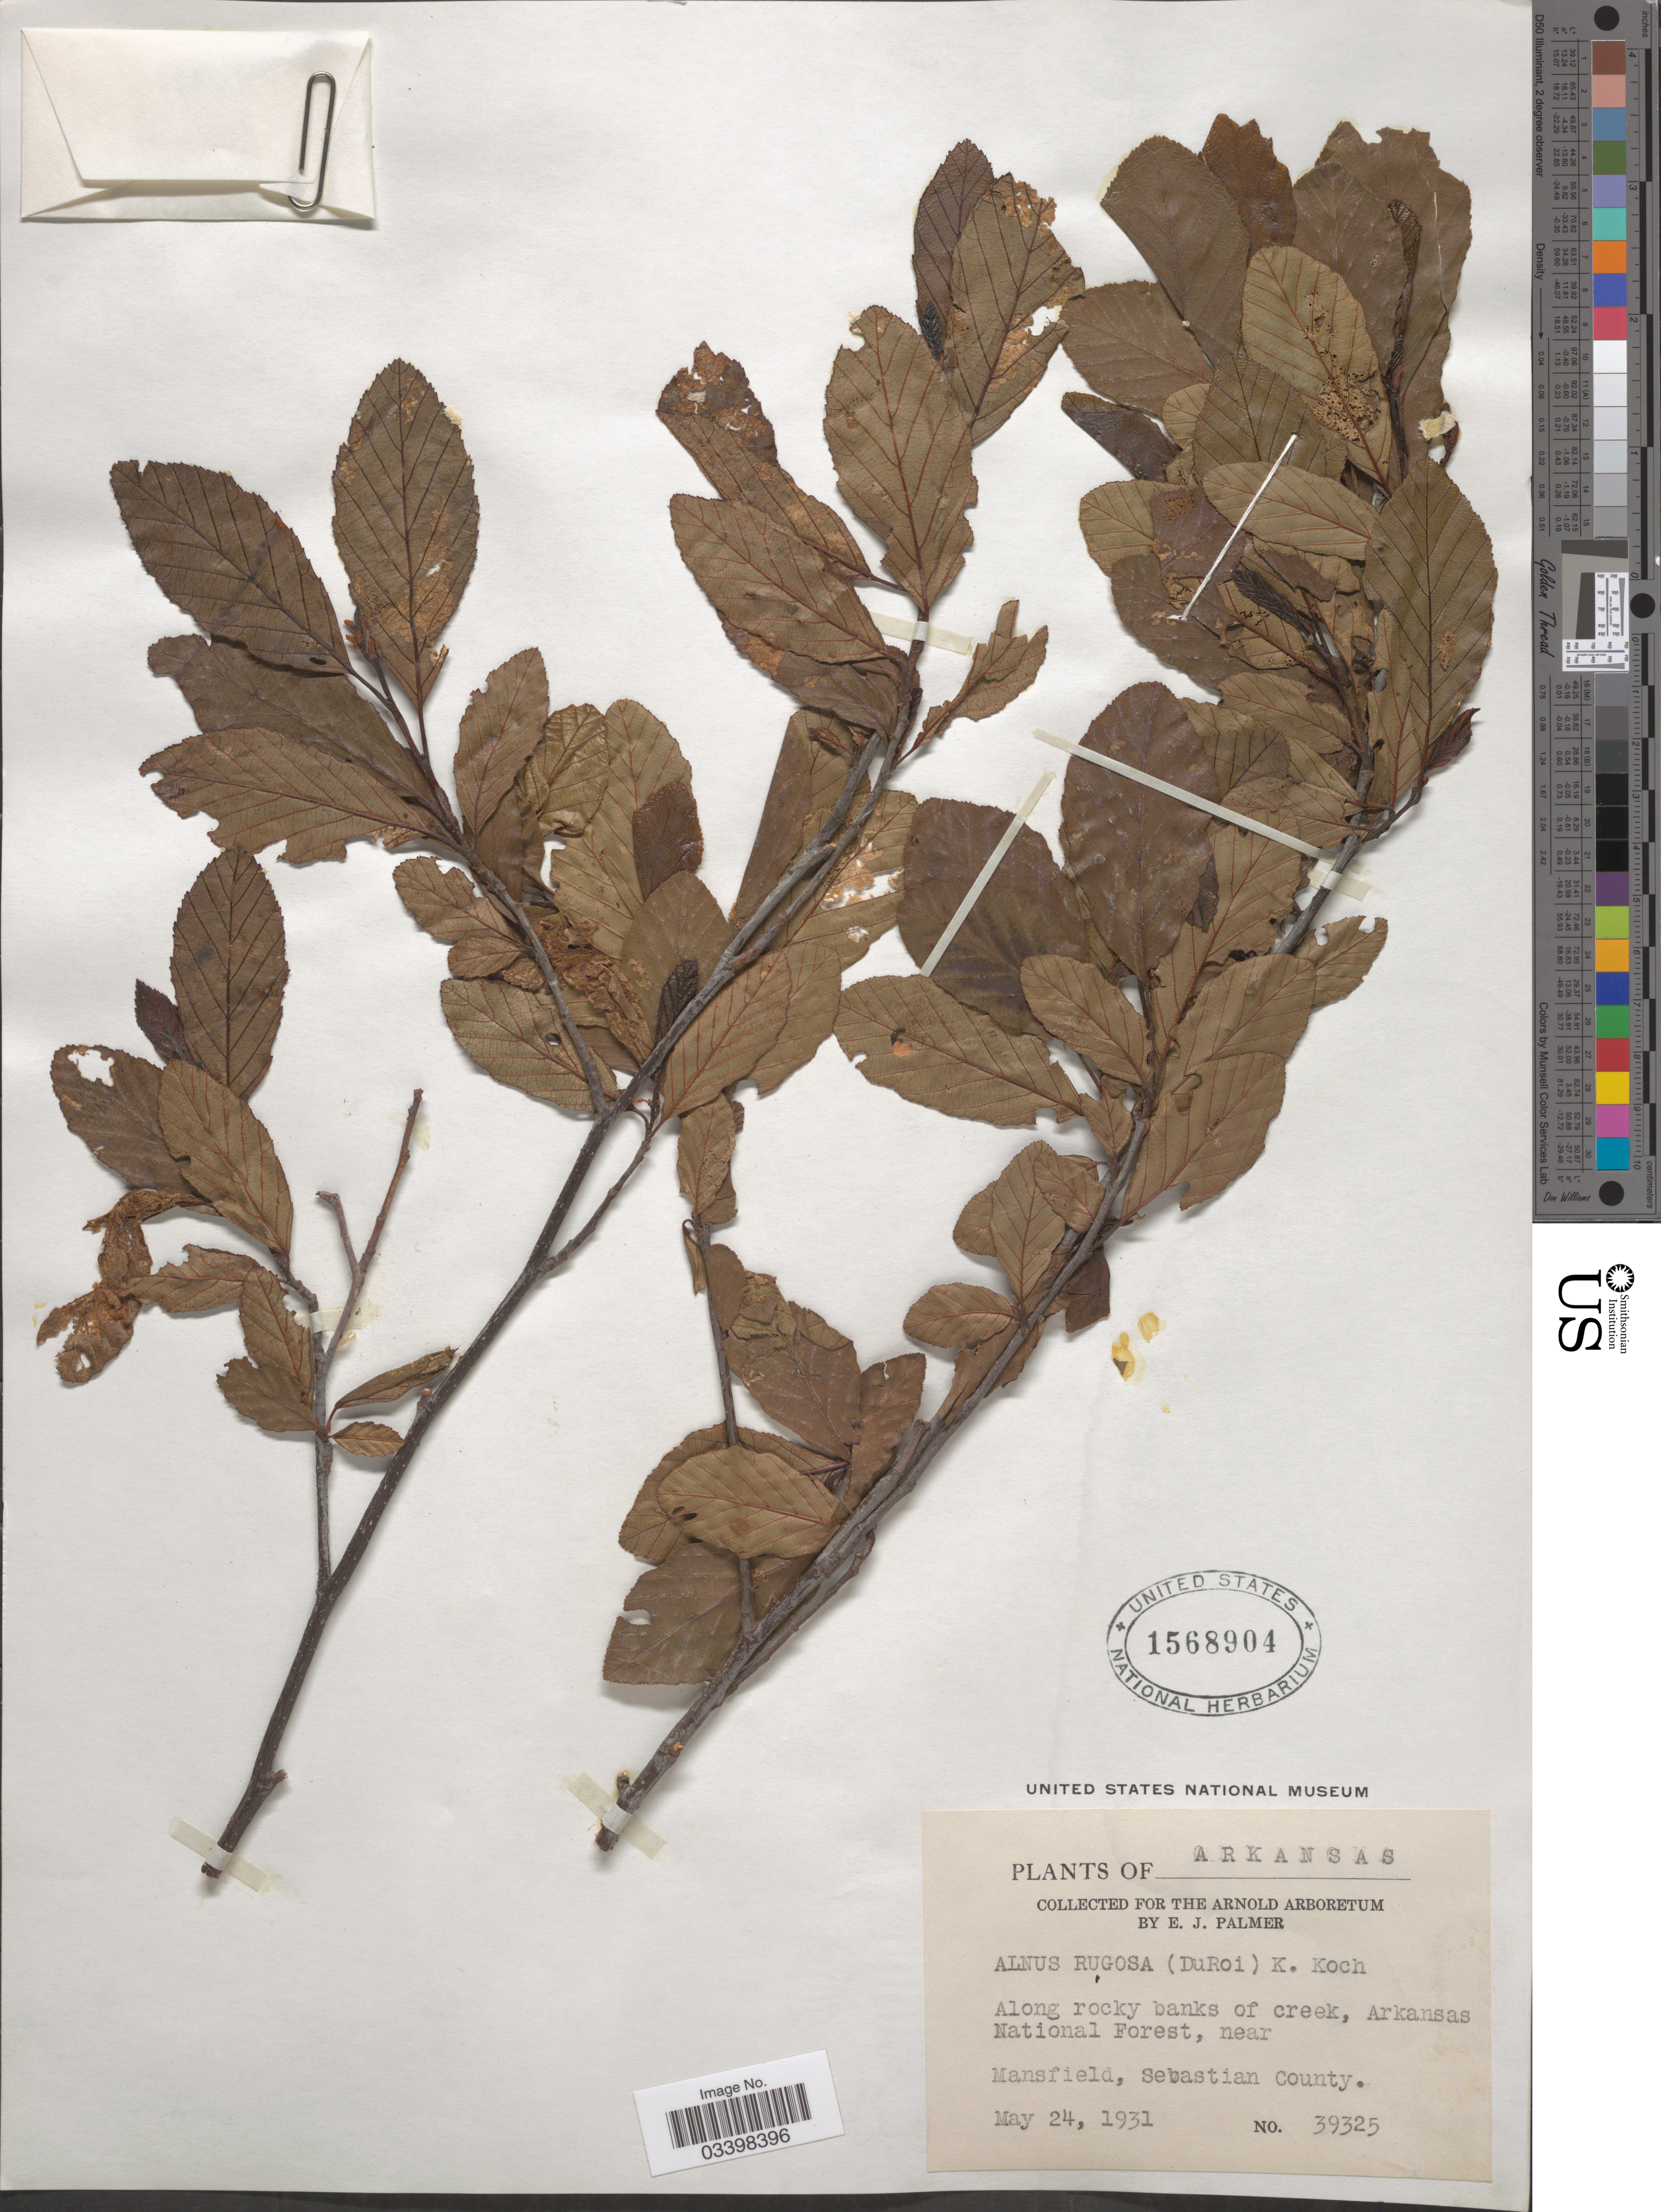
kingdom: Plantae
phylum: Tracheophyta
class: Magnoliopsida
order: Fagales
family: Betulaceae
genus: Alnus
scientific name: Alnus serrulata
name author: (Aiton) Willd.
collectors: E. J. Palmer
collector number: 39325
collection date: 1931-05-24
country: United States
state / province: Arkansas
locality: Along rocky banks of creek, Arkansas National Forest, near Mansfield, Sebastian County.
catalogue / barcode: US 1568904